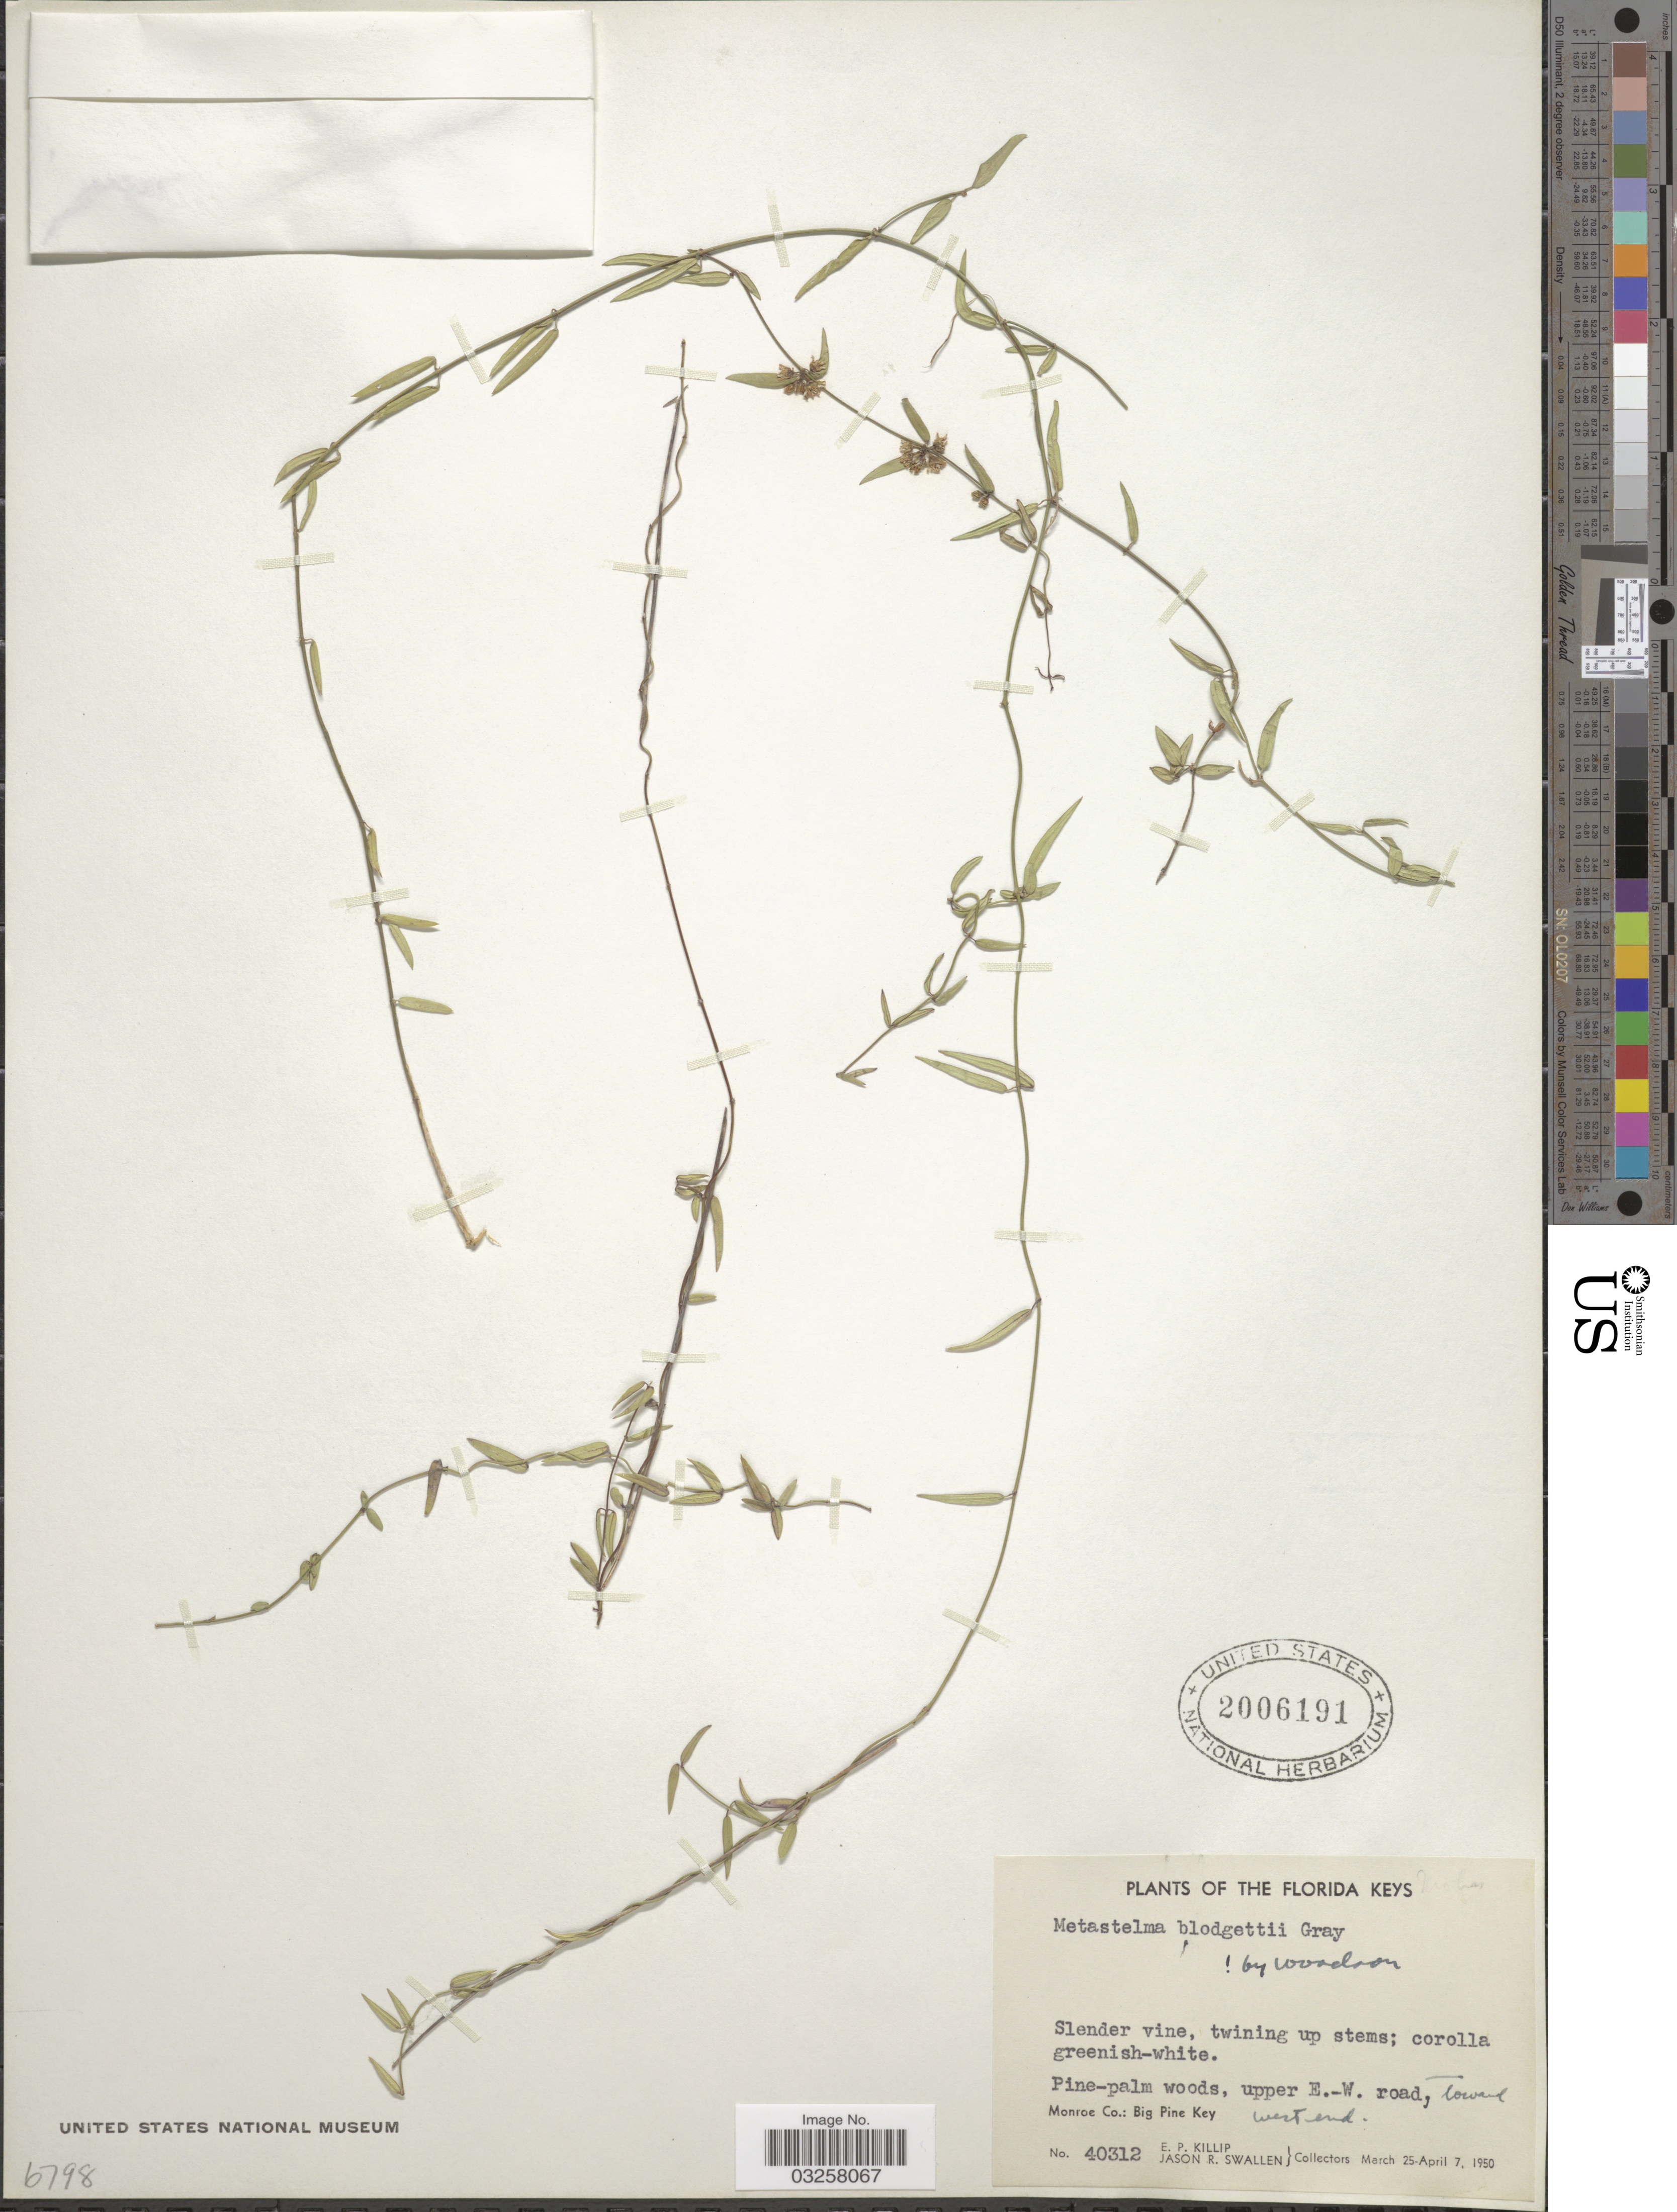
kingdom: Plantae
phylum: Tracheophyta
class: Magnoliopsida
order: Gentianales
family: Apocynaceae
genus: Metastelma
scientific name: Metastelma blodgettii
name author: A. Gray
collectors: E. P. Killip & J. R. Swallen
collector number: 40312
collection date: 1950-03-25/1950-04-07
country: United States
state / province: Florida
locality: The Florida Keys. Upper E.-W. road, toward west end. Monroe Co.: Big Pine Key.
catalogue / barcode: US 2006191